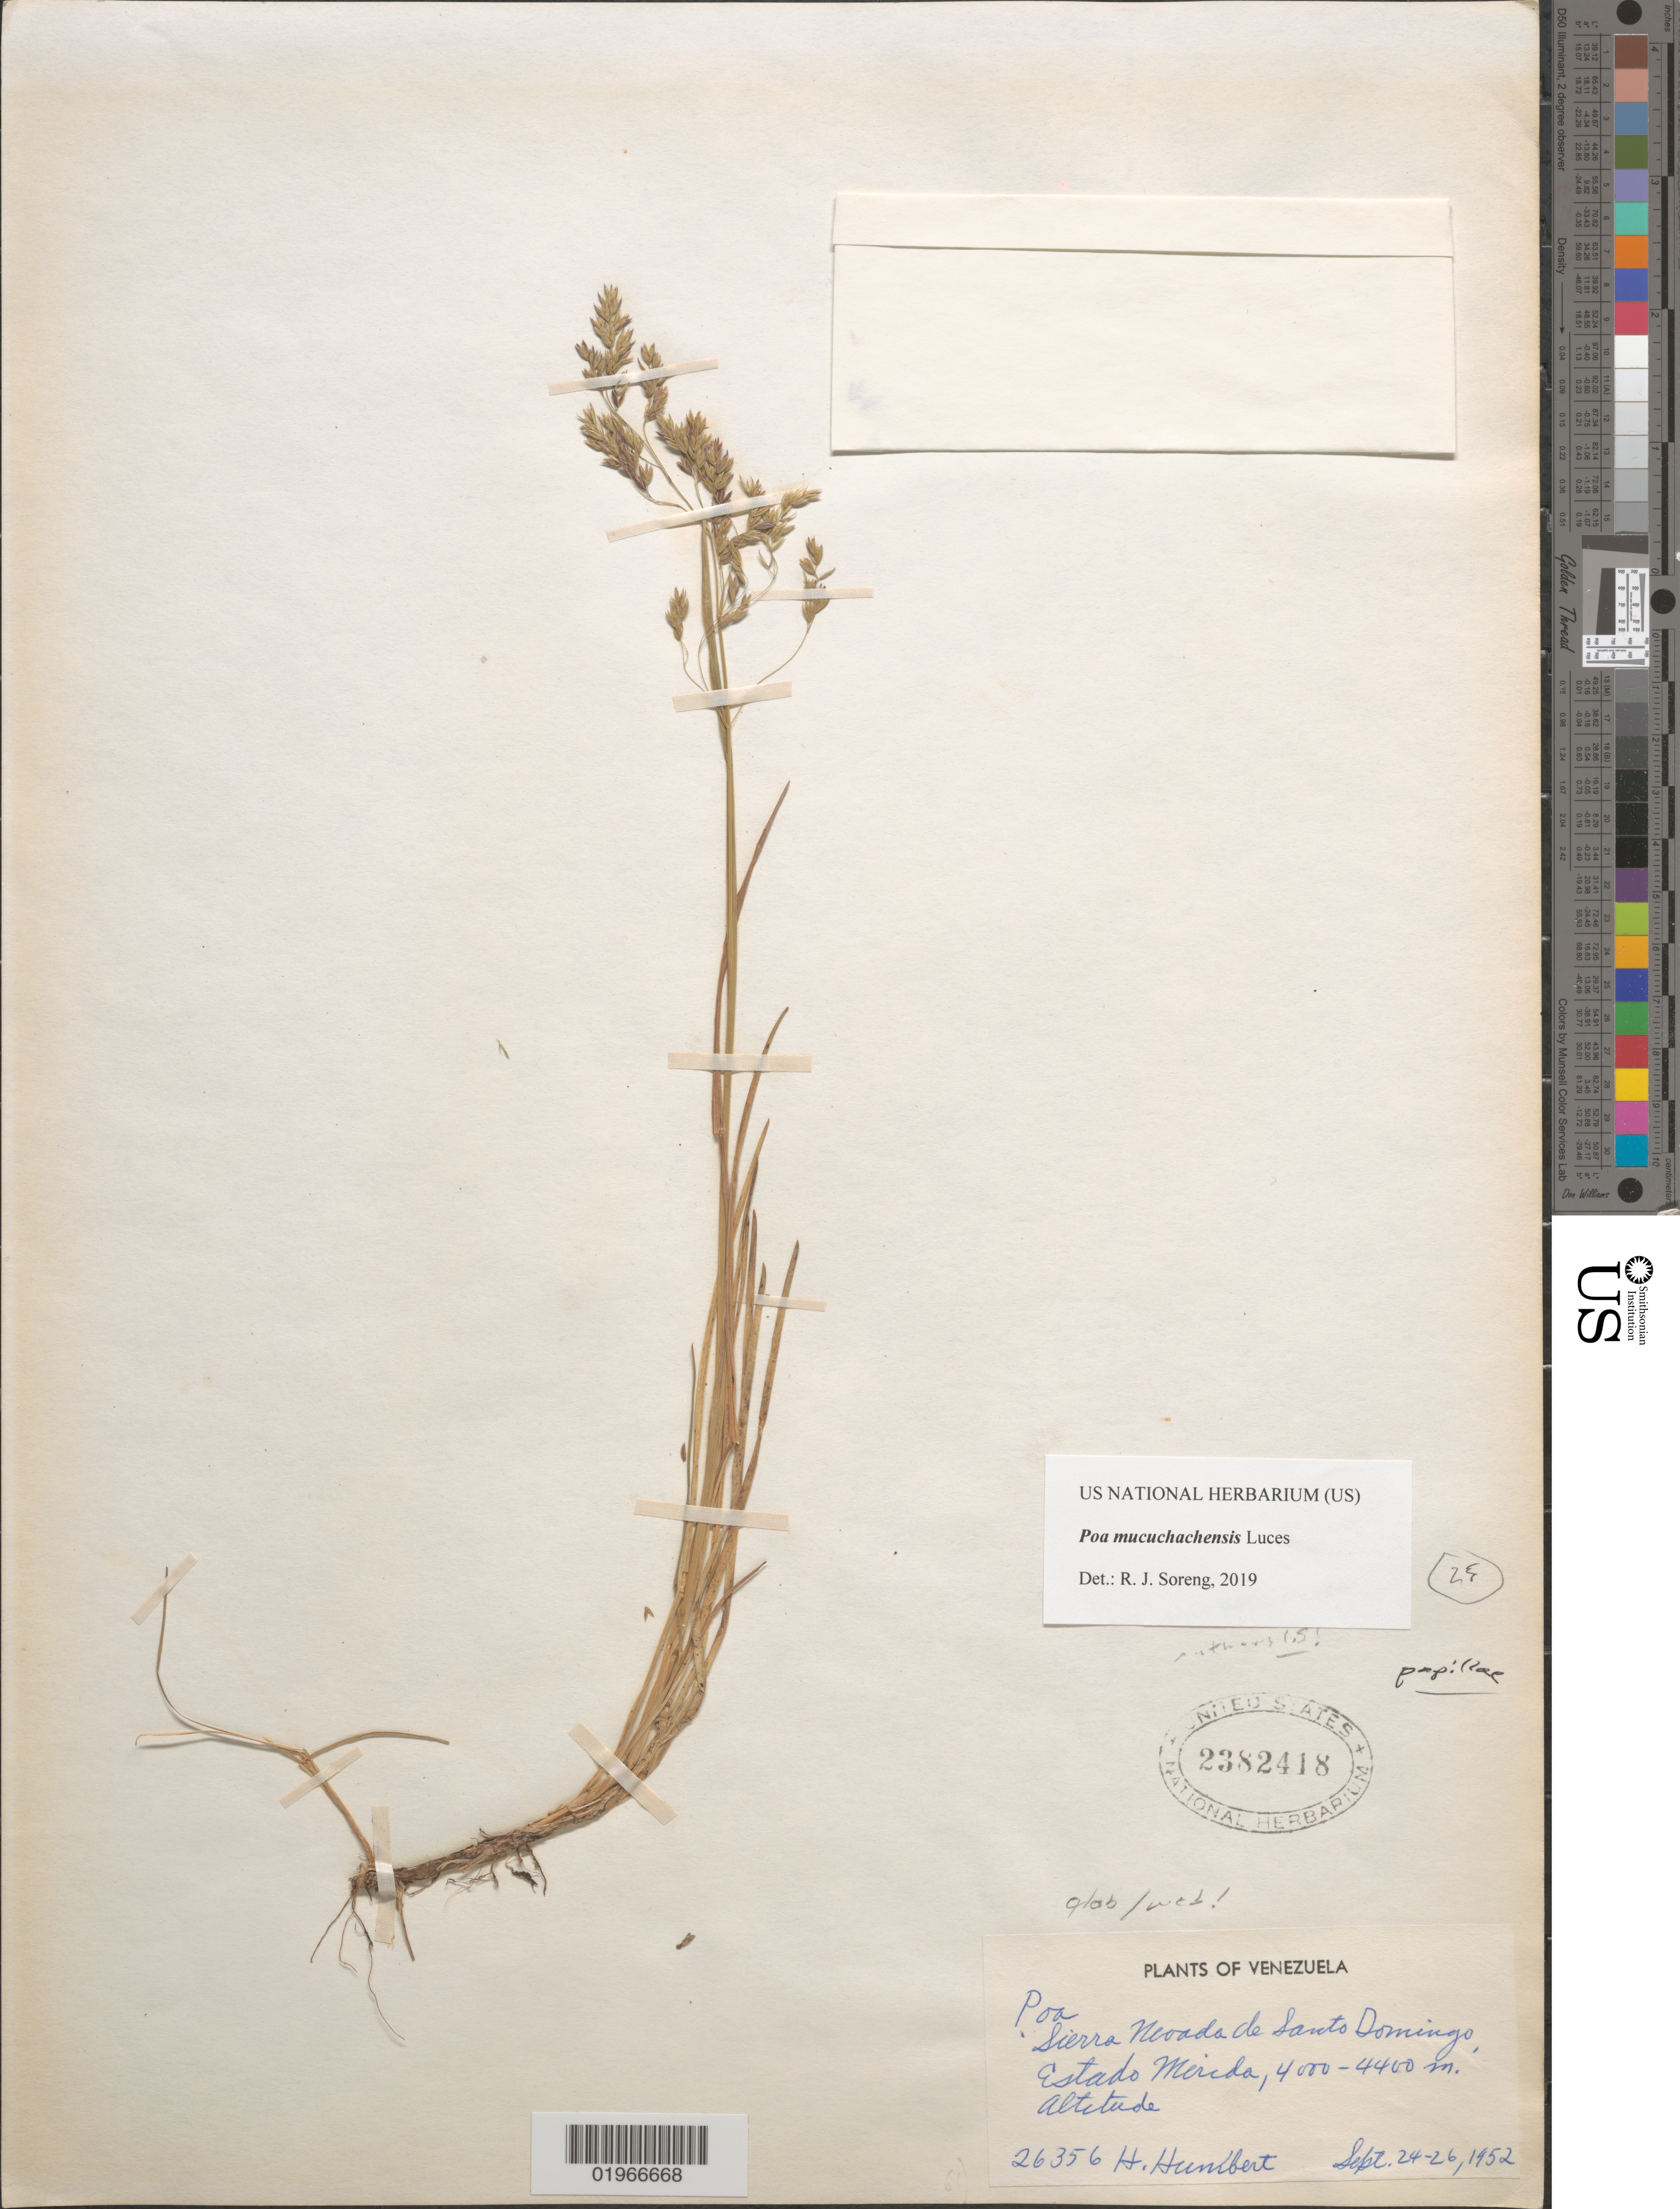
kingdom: Plantae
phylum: Tracheophyta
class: Liliopsida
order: Poales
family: Poaceae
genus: Poa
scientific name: Poa mucuchachensis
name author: Luces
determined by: Soreng, Robert J., Research Associate (BOT), Smithsonian Institution - National Museum of Natural History (UNITED STATES)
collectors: H. Humbert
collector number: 26356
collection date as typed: Sept. 24-26, 1952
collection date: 1952-09-24/1952-09-26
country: Venezuela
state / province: Merida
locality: Sierra Nevada de Santo Domingo.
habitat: Sierra Nevada.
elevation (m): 4000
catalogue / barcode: US 2382418